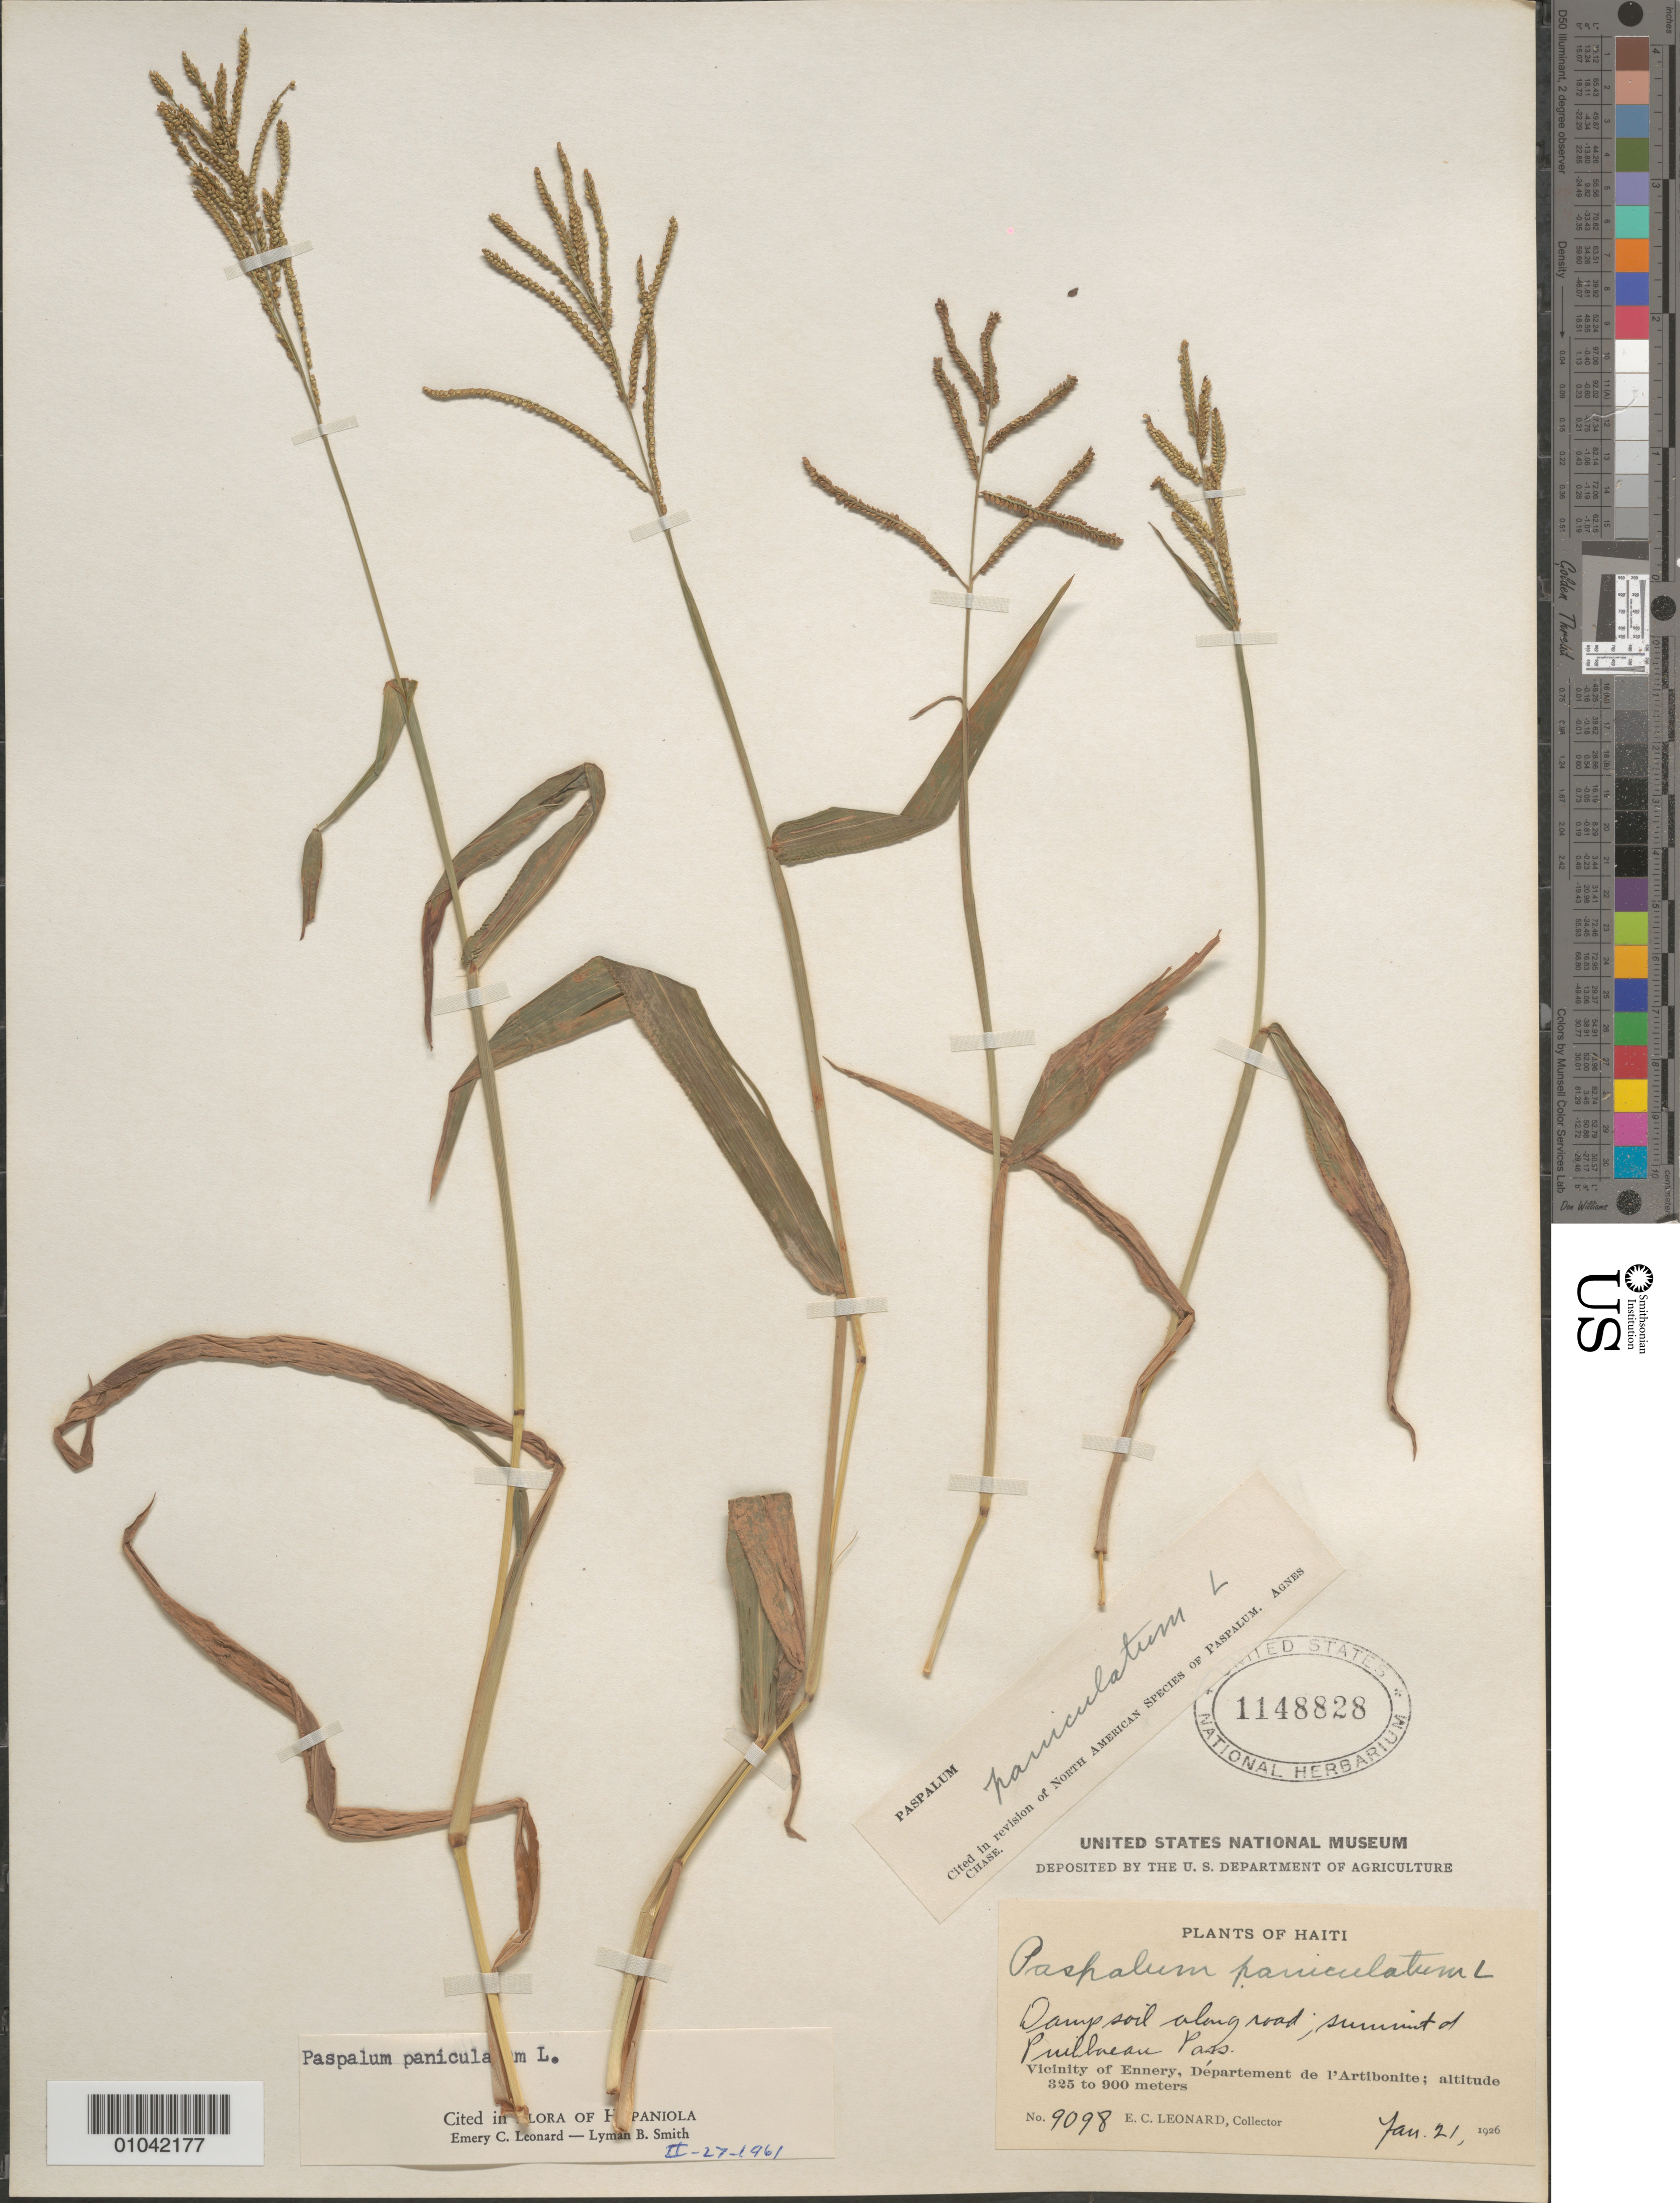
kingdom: Plantae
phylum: Tracheophyta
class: Liliopsida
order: Poales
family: Poaceae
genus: Paspalum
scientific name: Paspalum paniculatum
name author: L.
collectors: E. C. Leonard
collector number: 9098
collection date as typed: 21 Jan 1926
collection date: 1926-01-21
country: Haiti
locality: Vicinity of Ennery, Departement de l'Artibonite, summit of Puillaeau Pass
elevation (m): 325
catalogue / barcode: US 1148828